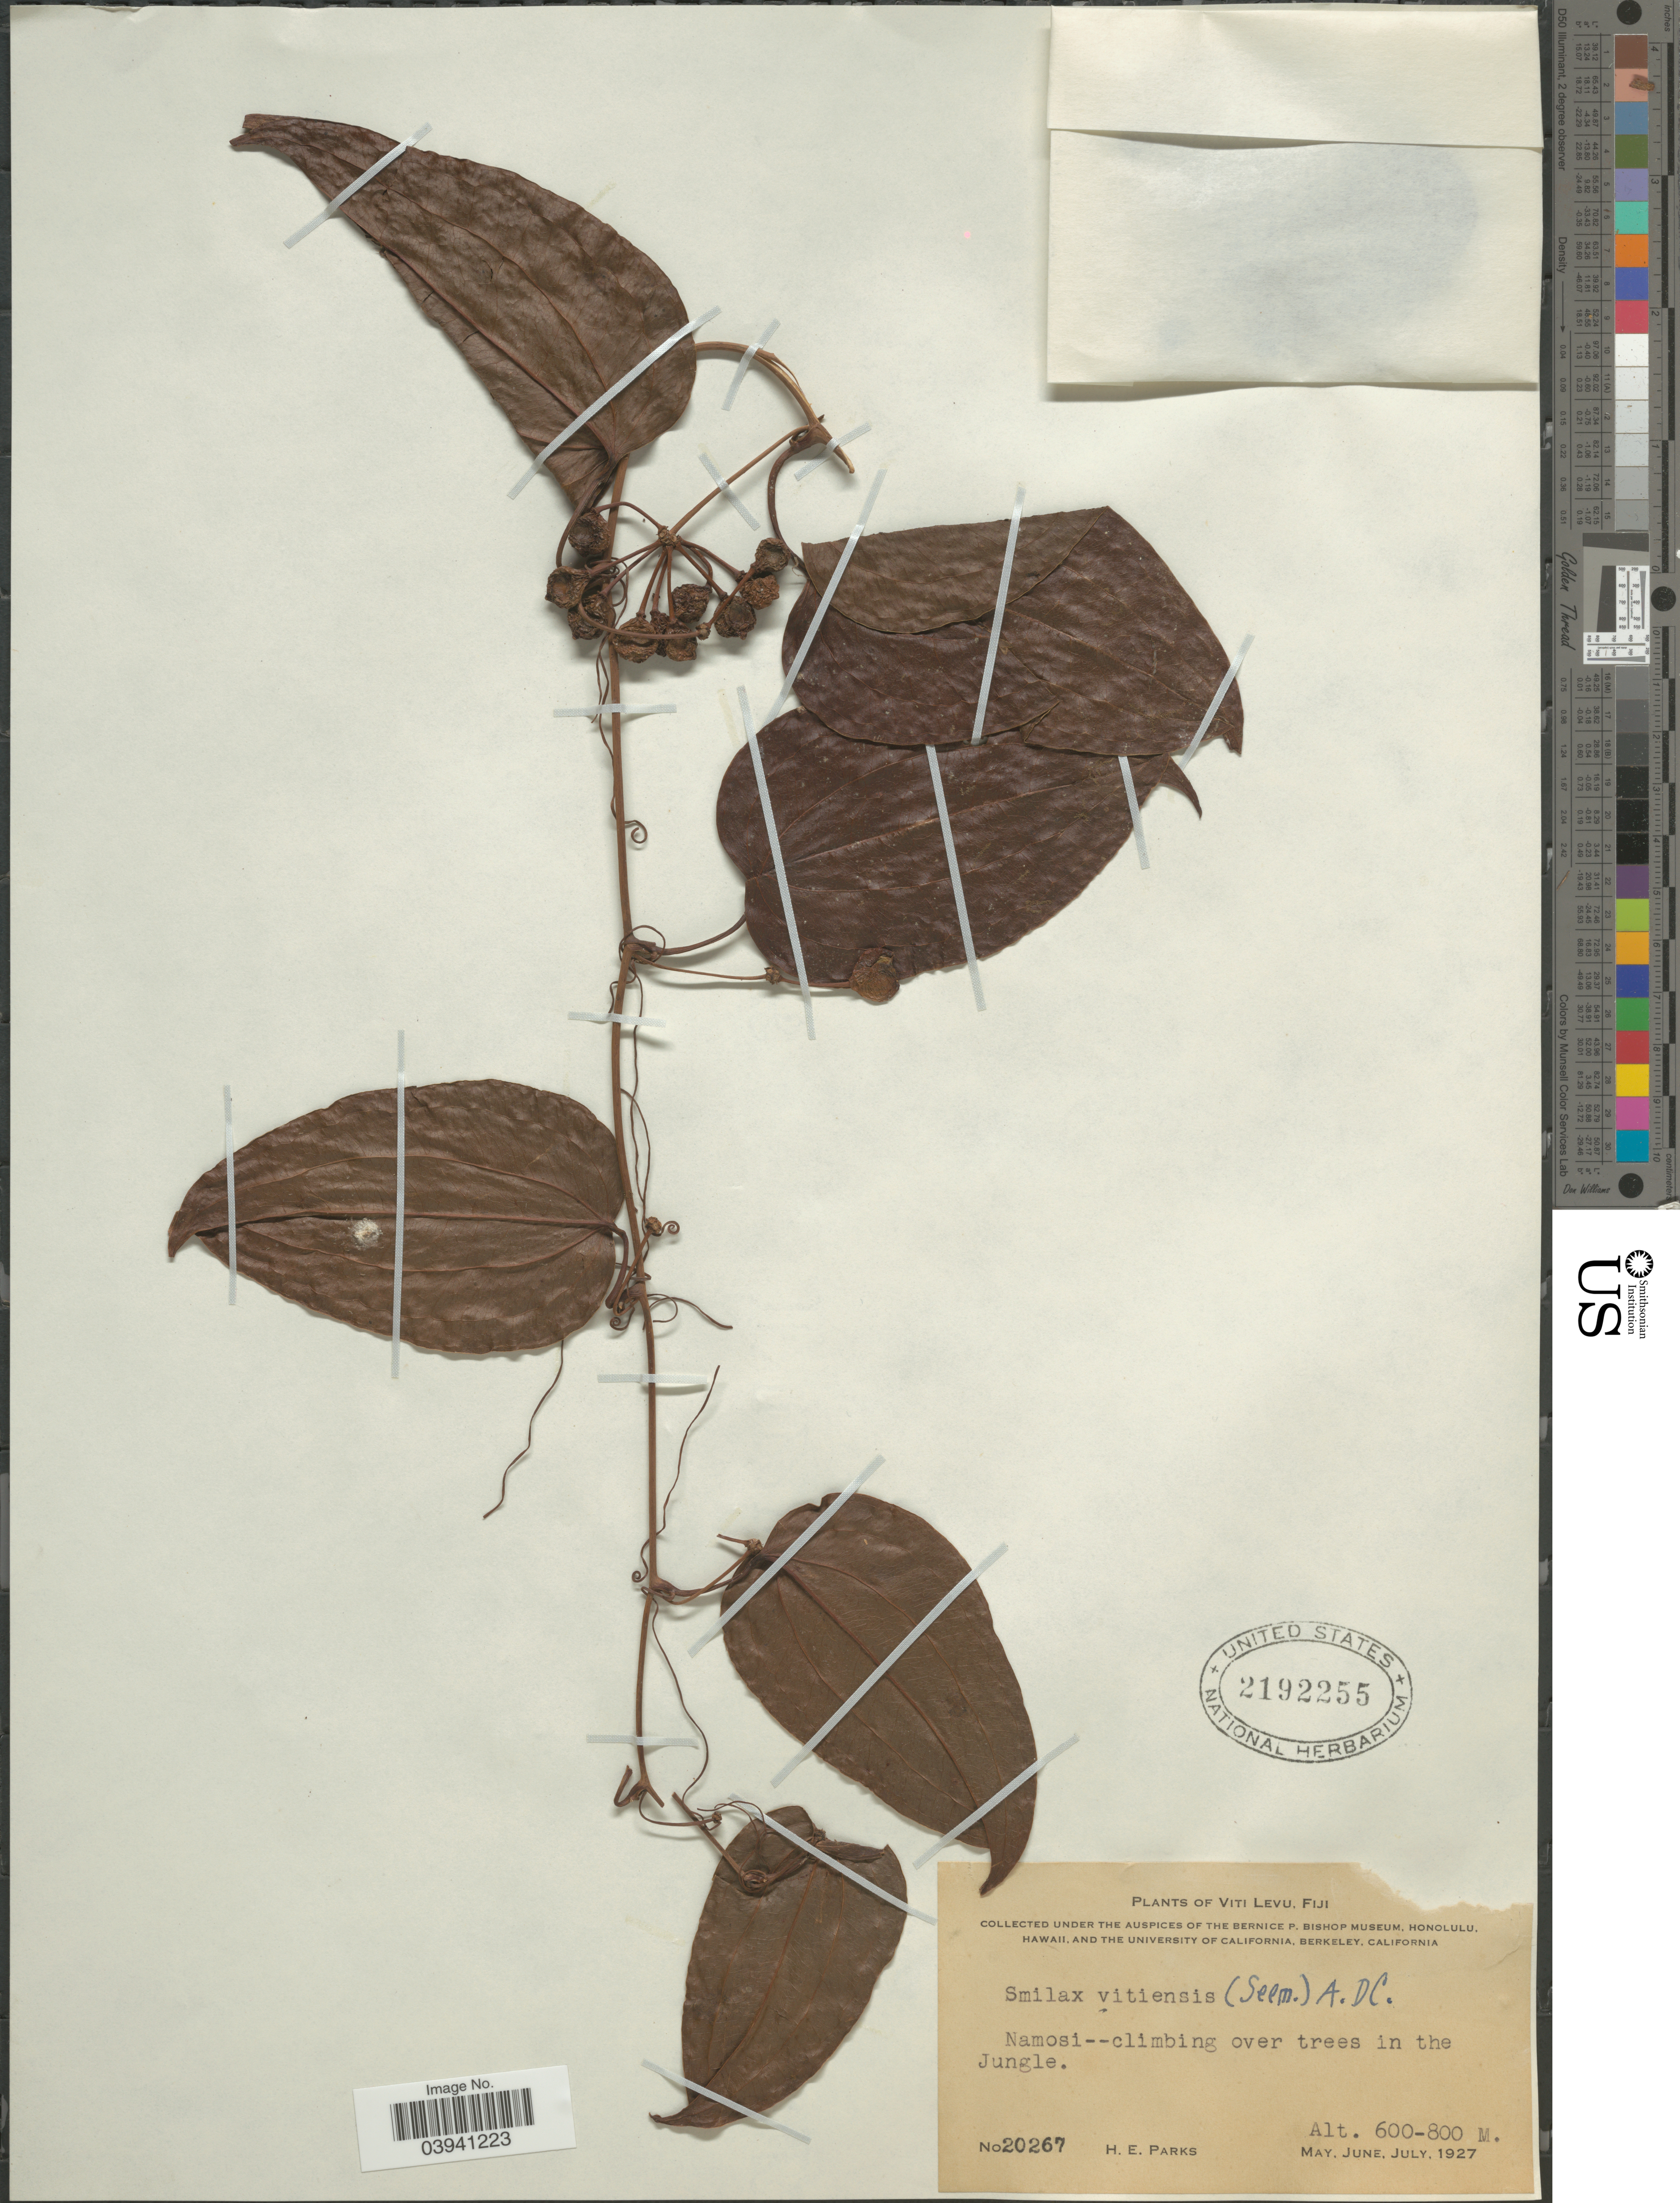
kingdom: Plantae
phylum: Tracheophyta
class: Liliopsida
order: Liliales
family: Smilacaceae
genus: Smilax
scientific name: Smilax vitiensis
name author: (Seem.) A. DC.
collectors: H. E. Parks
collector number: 20267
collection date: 1927-05/1927-07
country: Fiji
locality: Viti Levu. Namosi -- climbing over trees in the Jungle.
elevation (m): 600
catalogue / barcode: US 2192255